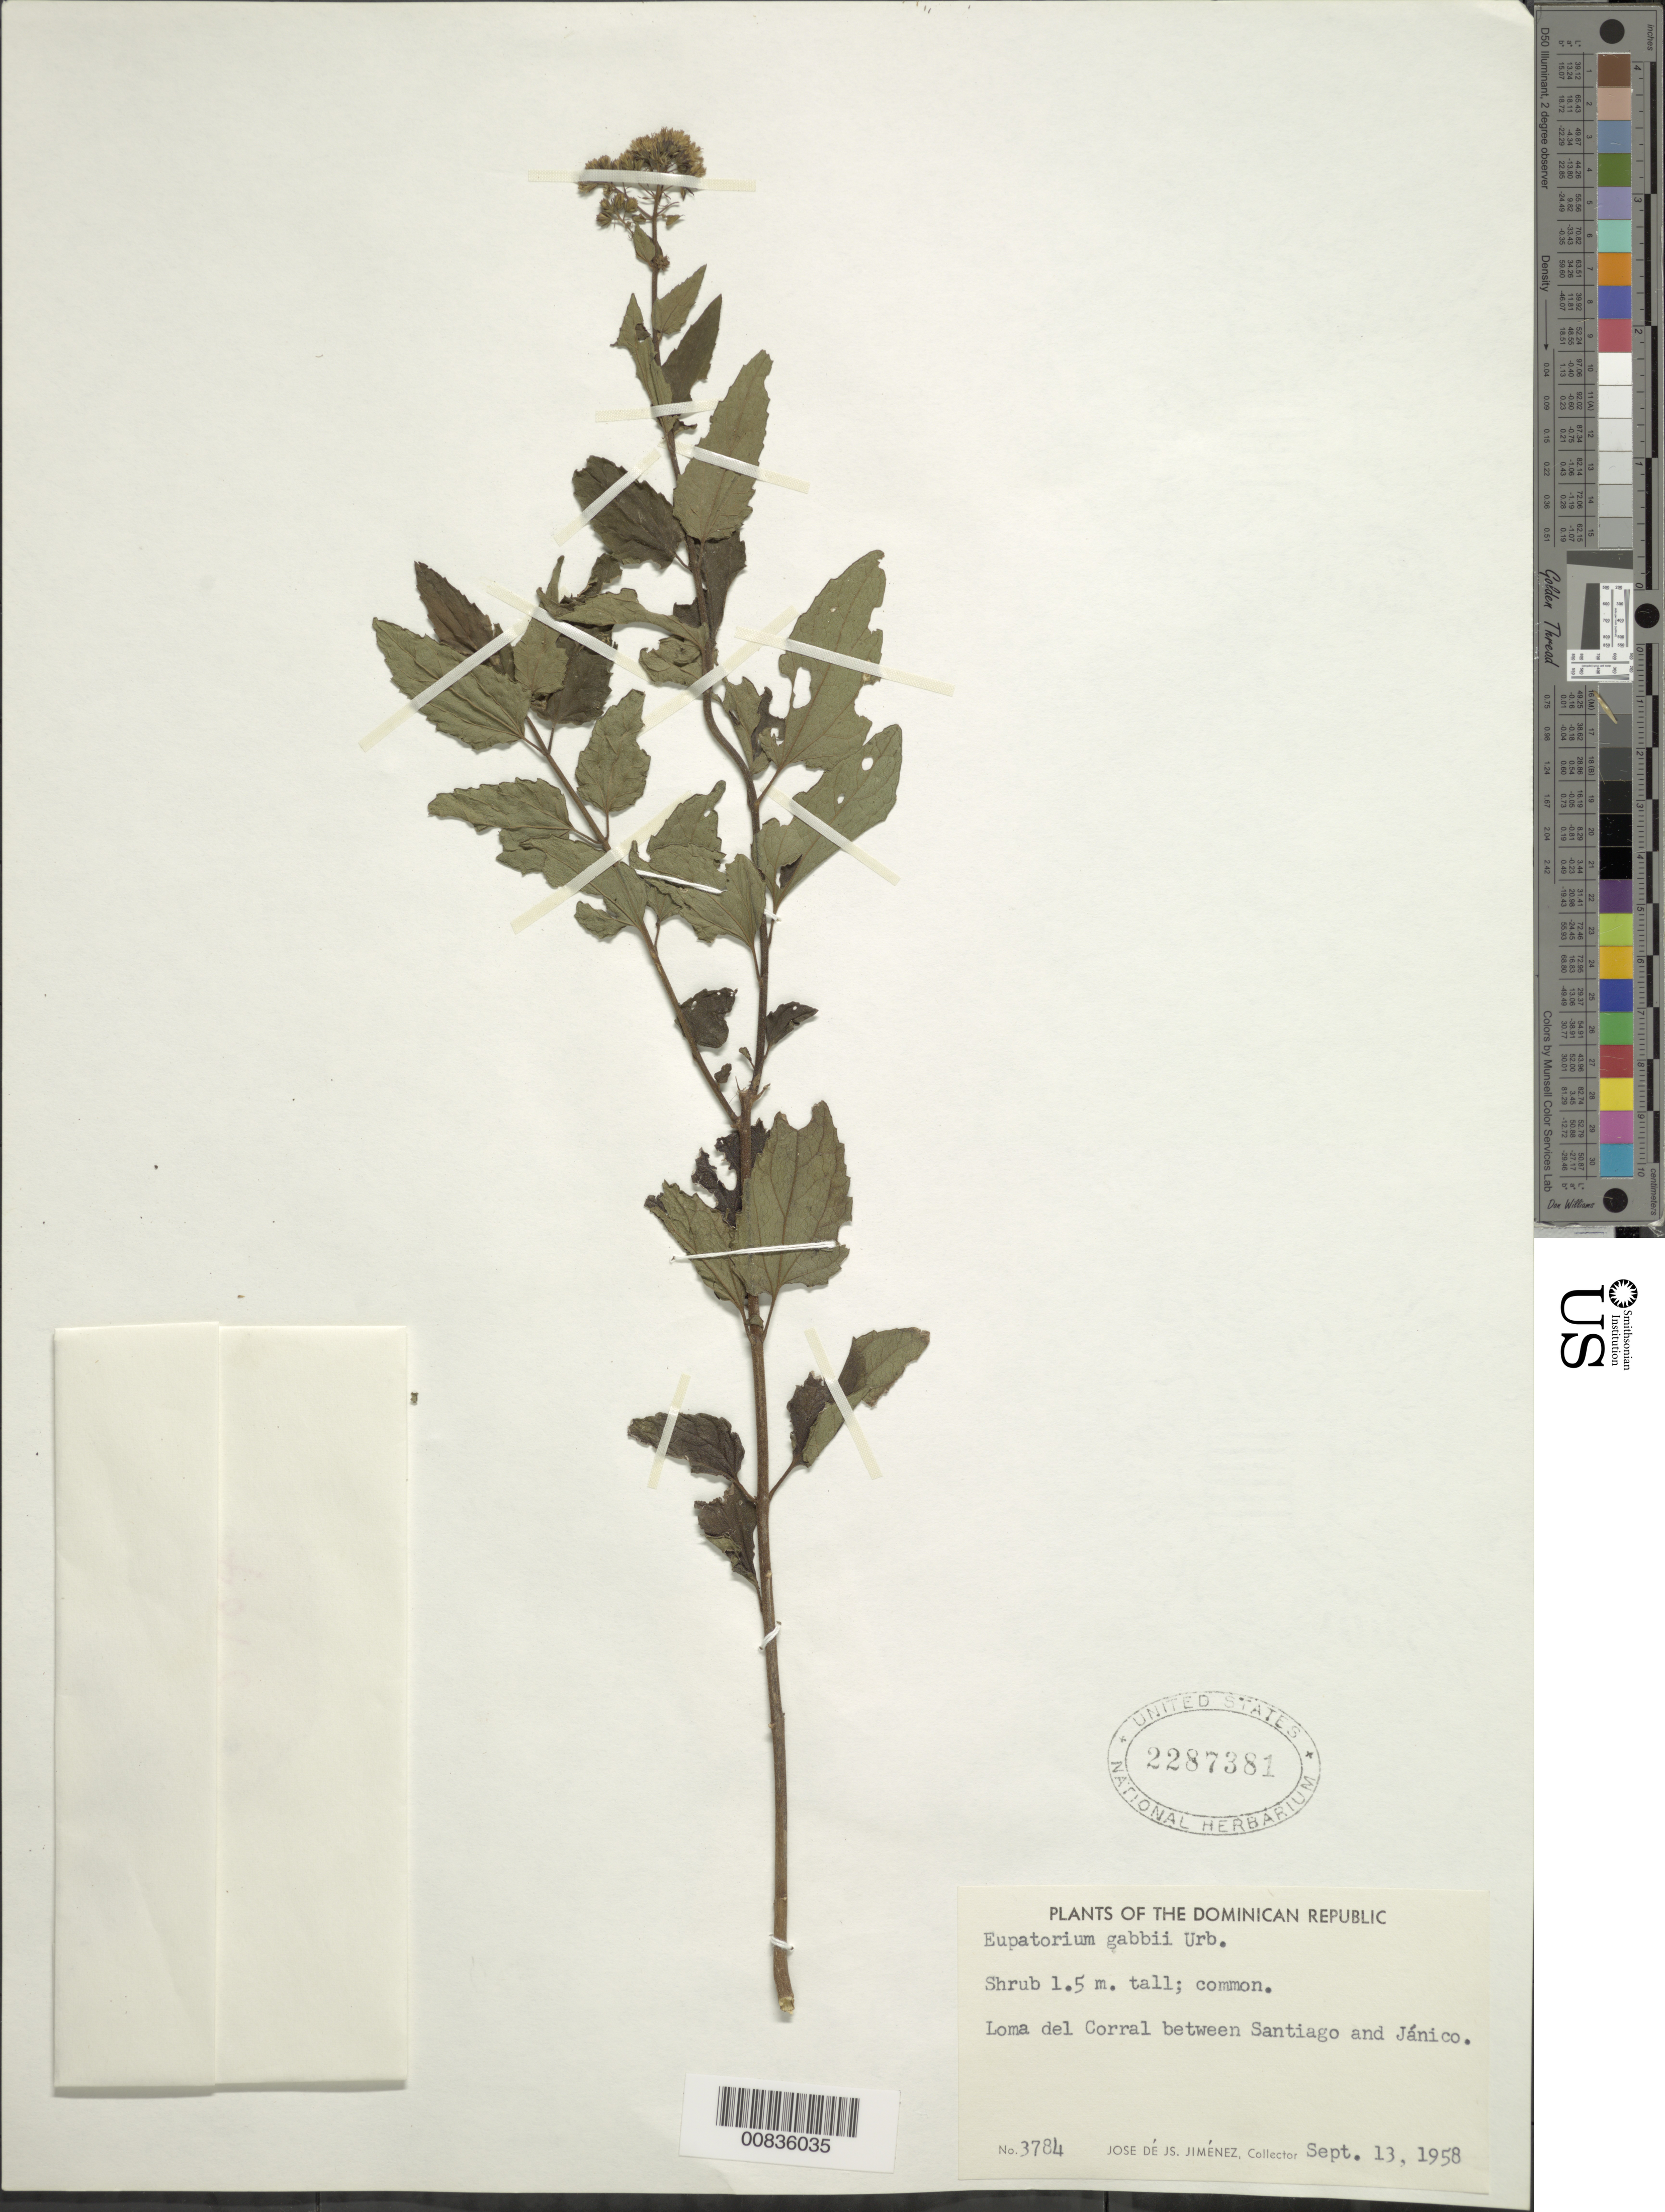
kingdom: Plantae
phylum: Tracheophyta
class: Magnoliopsida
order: Asterales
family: Asteraceae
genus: Koanophyllon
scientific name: Koanophyllon gabbii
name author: (Urb.) R.M. King & H. Rob.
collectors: J. J. Jiménez Almonte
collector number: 3784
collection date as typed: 13 Sep 1958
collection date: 1958-09-13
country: Dominican Republic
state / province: Santiago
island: Hispaniola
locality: Loma del Corral between Santiago and Jánico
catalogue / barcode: US 2287381